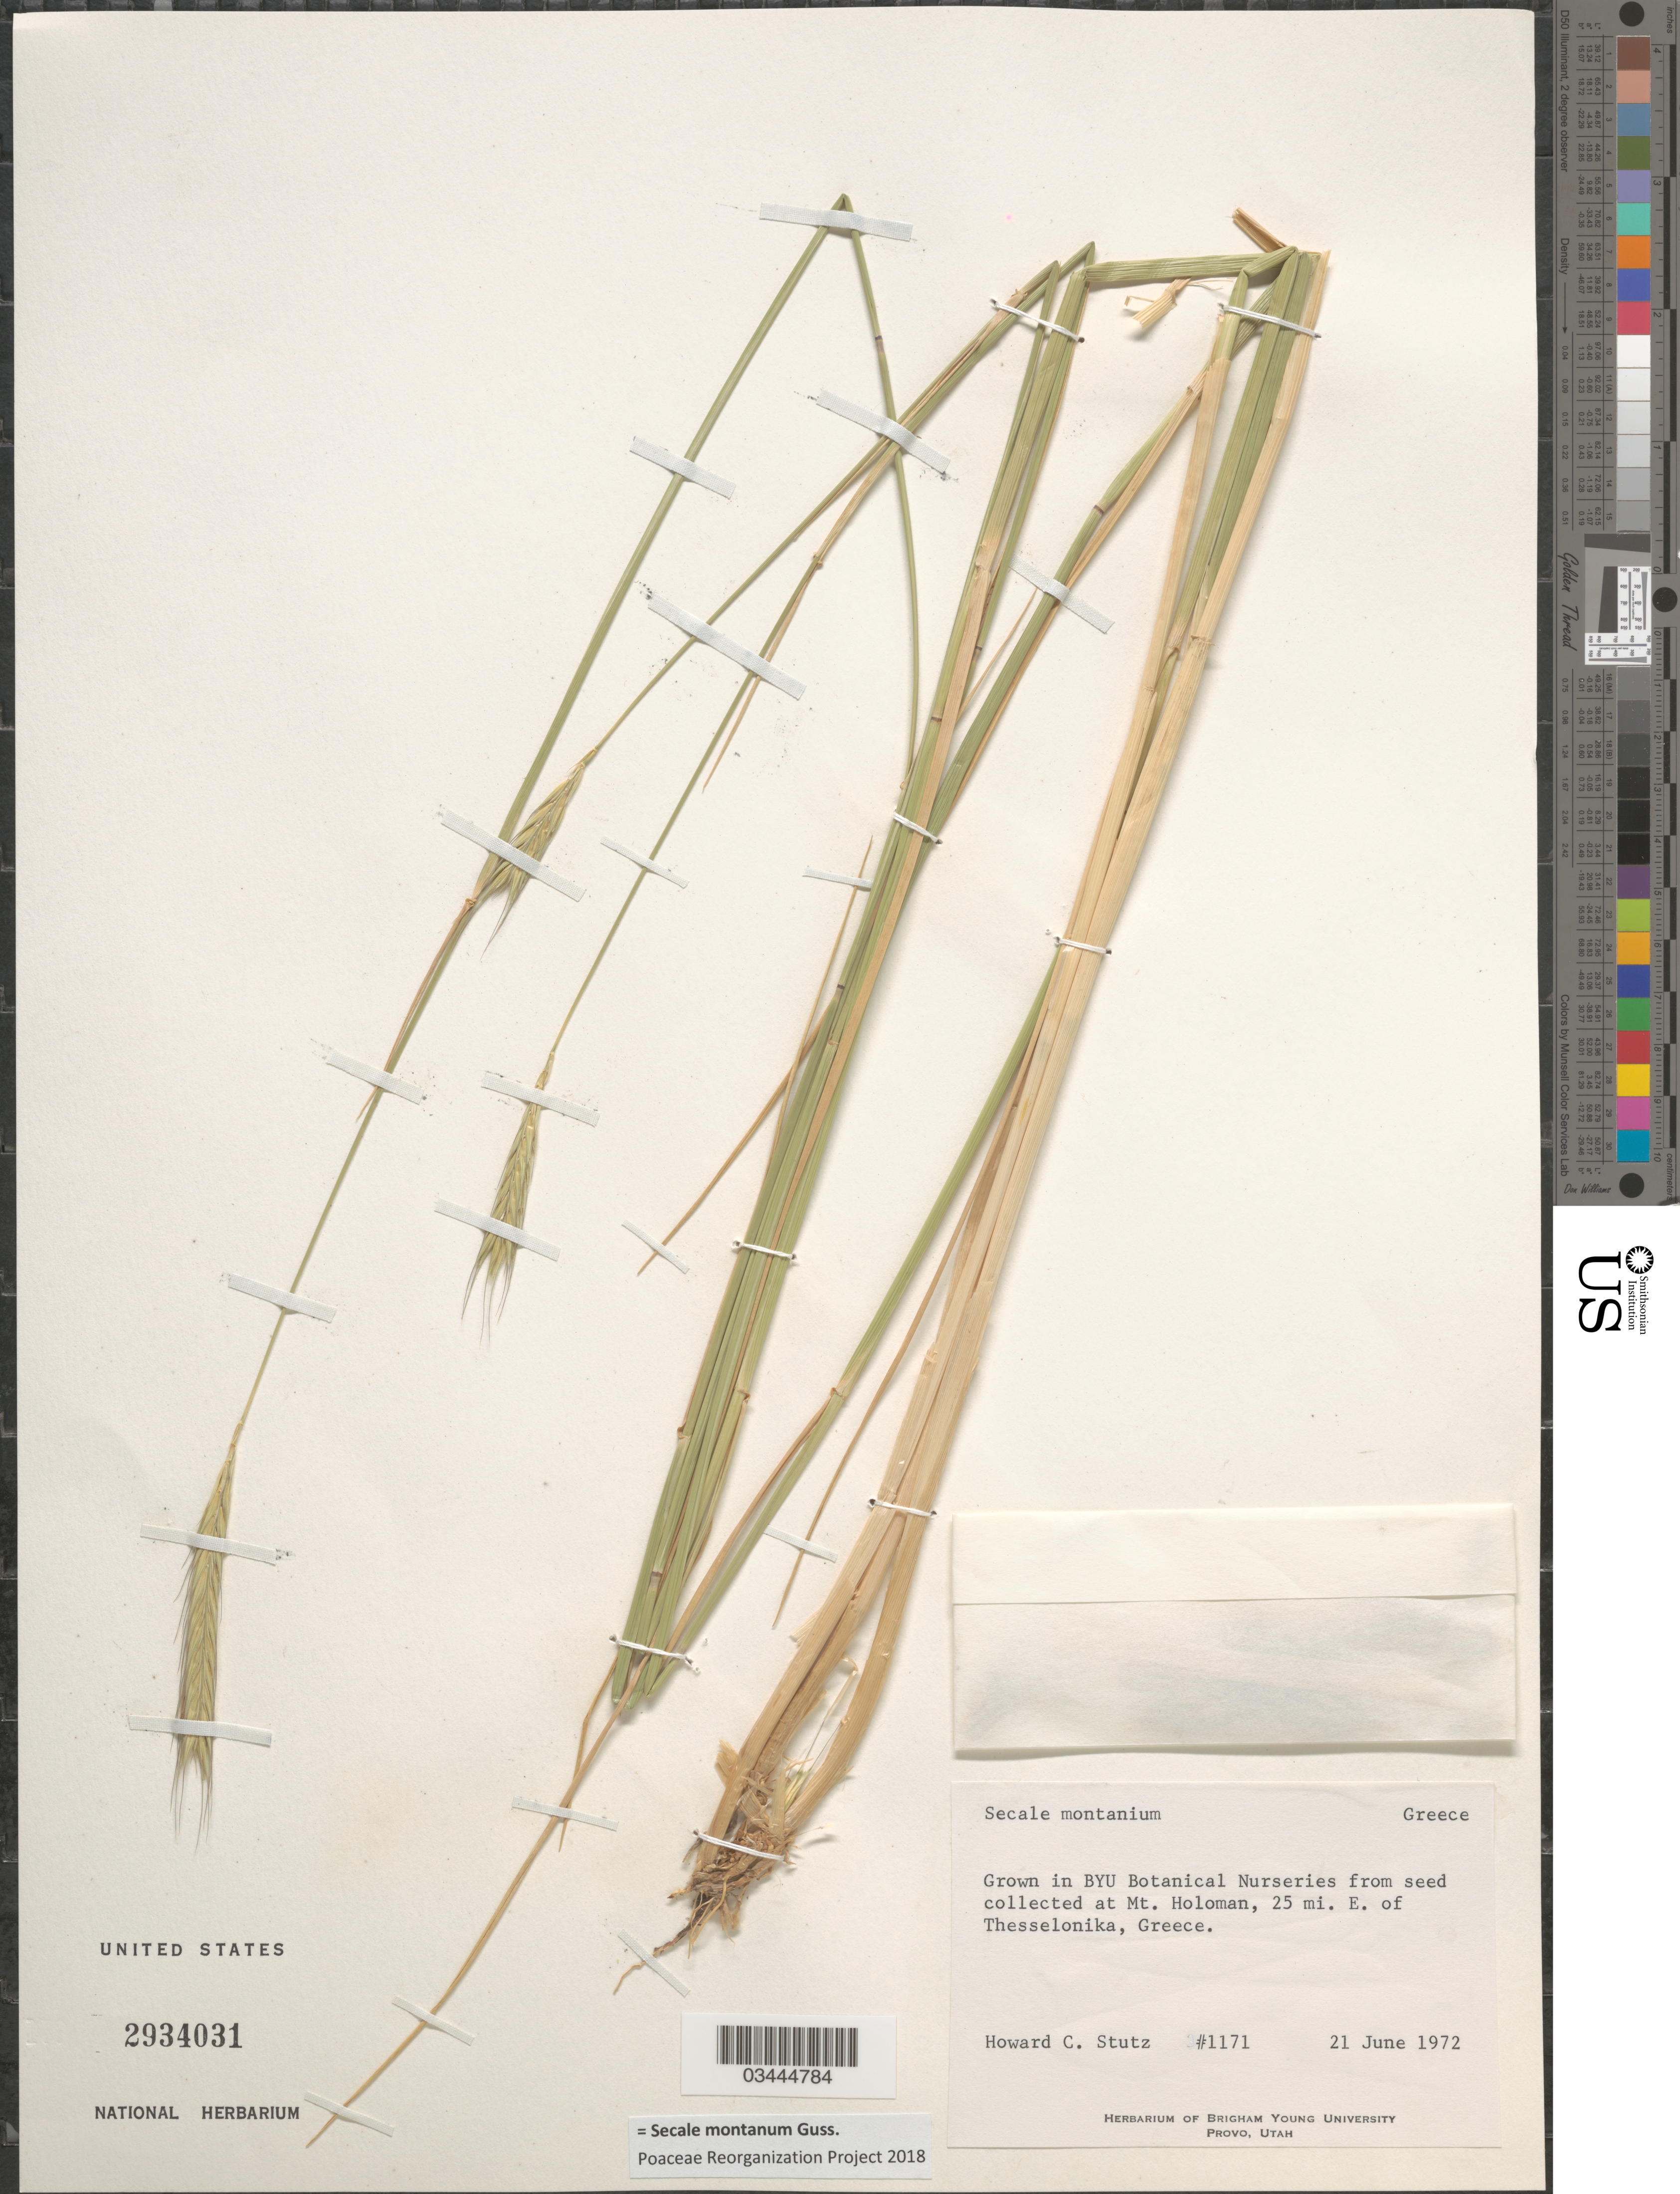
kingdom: Plantae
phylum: Tracheophyta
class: Liliopsida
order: Poales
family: Poaceae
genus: Secale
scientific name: Secale montanum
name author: Gussone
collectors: H. Stutz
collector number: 1171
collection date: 1972-06-21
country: United States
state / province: Utah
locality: In BYU Botanical Nurseries.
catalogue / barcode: US 2934031